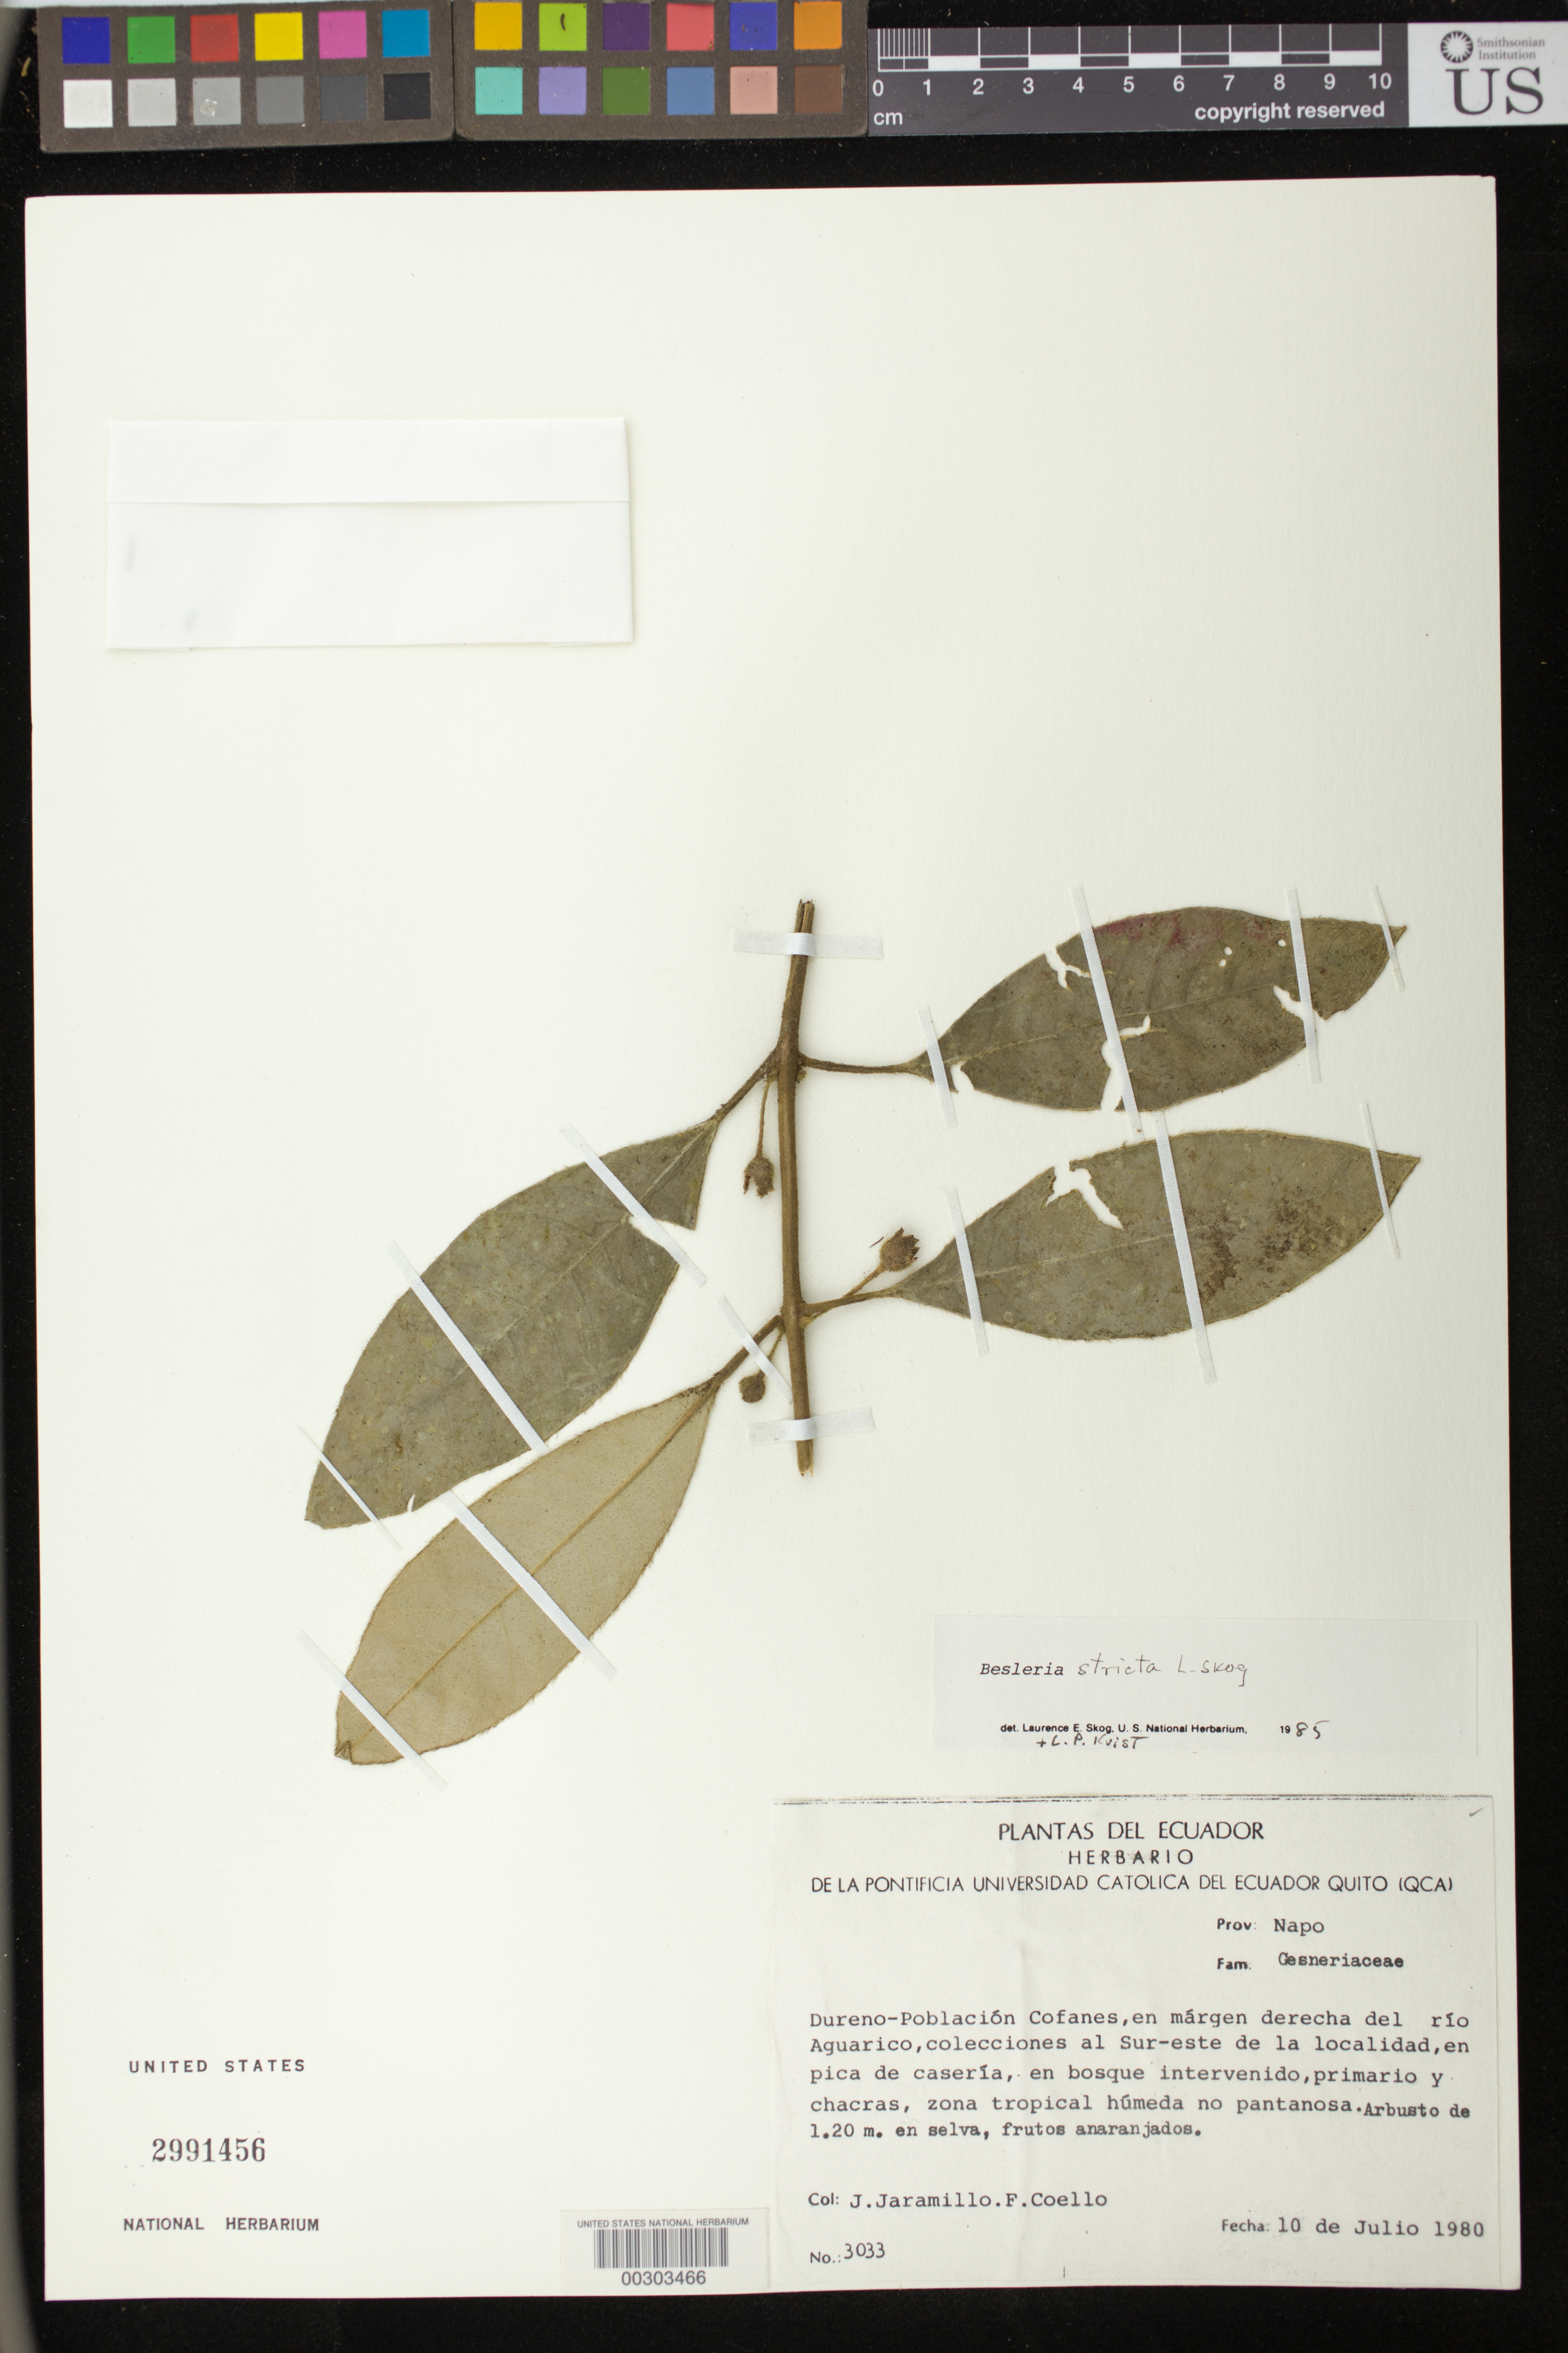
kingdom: Plantae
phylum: Tracheophyta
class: Magnoliopsida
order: Lamiales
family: Gesneriaceae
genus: Besleria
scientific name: Besleria stricta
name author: L.E. Skog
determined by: Skog, Laurence E.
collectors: J. L. Jaramillo & F. Coello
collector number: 3033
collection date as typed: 10 Jul 1980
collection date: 1980-07-10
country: Ecuador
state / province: Sucumbíos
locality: Napo.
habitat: En pica da casería, en bosque intervenido, primario y chacras, zona tropical húmeda no pantanosa; en selva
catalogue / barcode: US 2991456